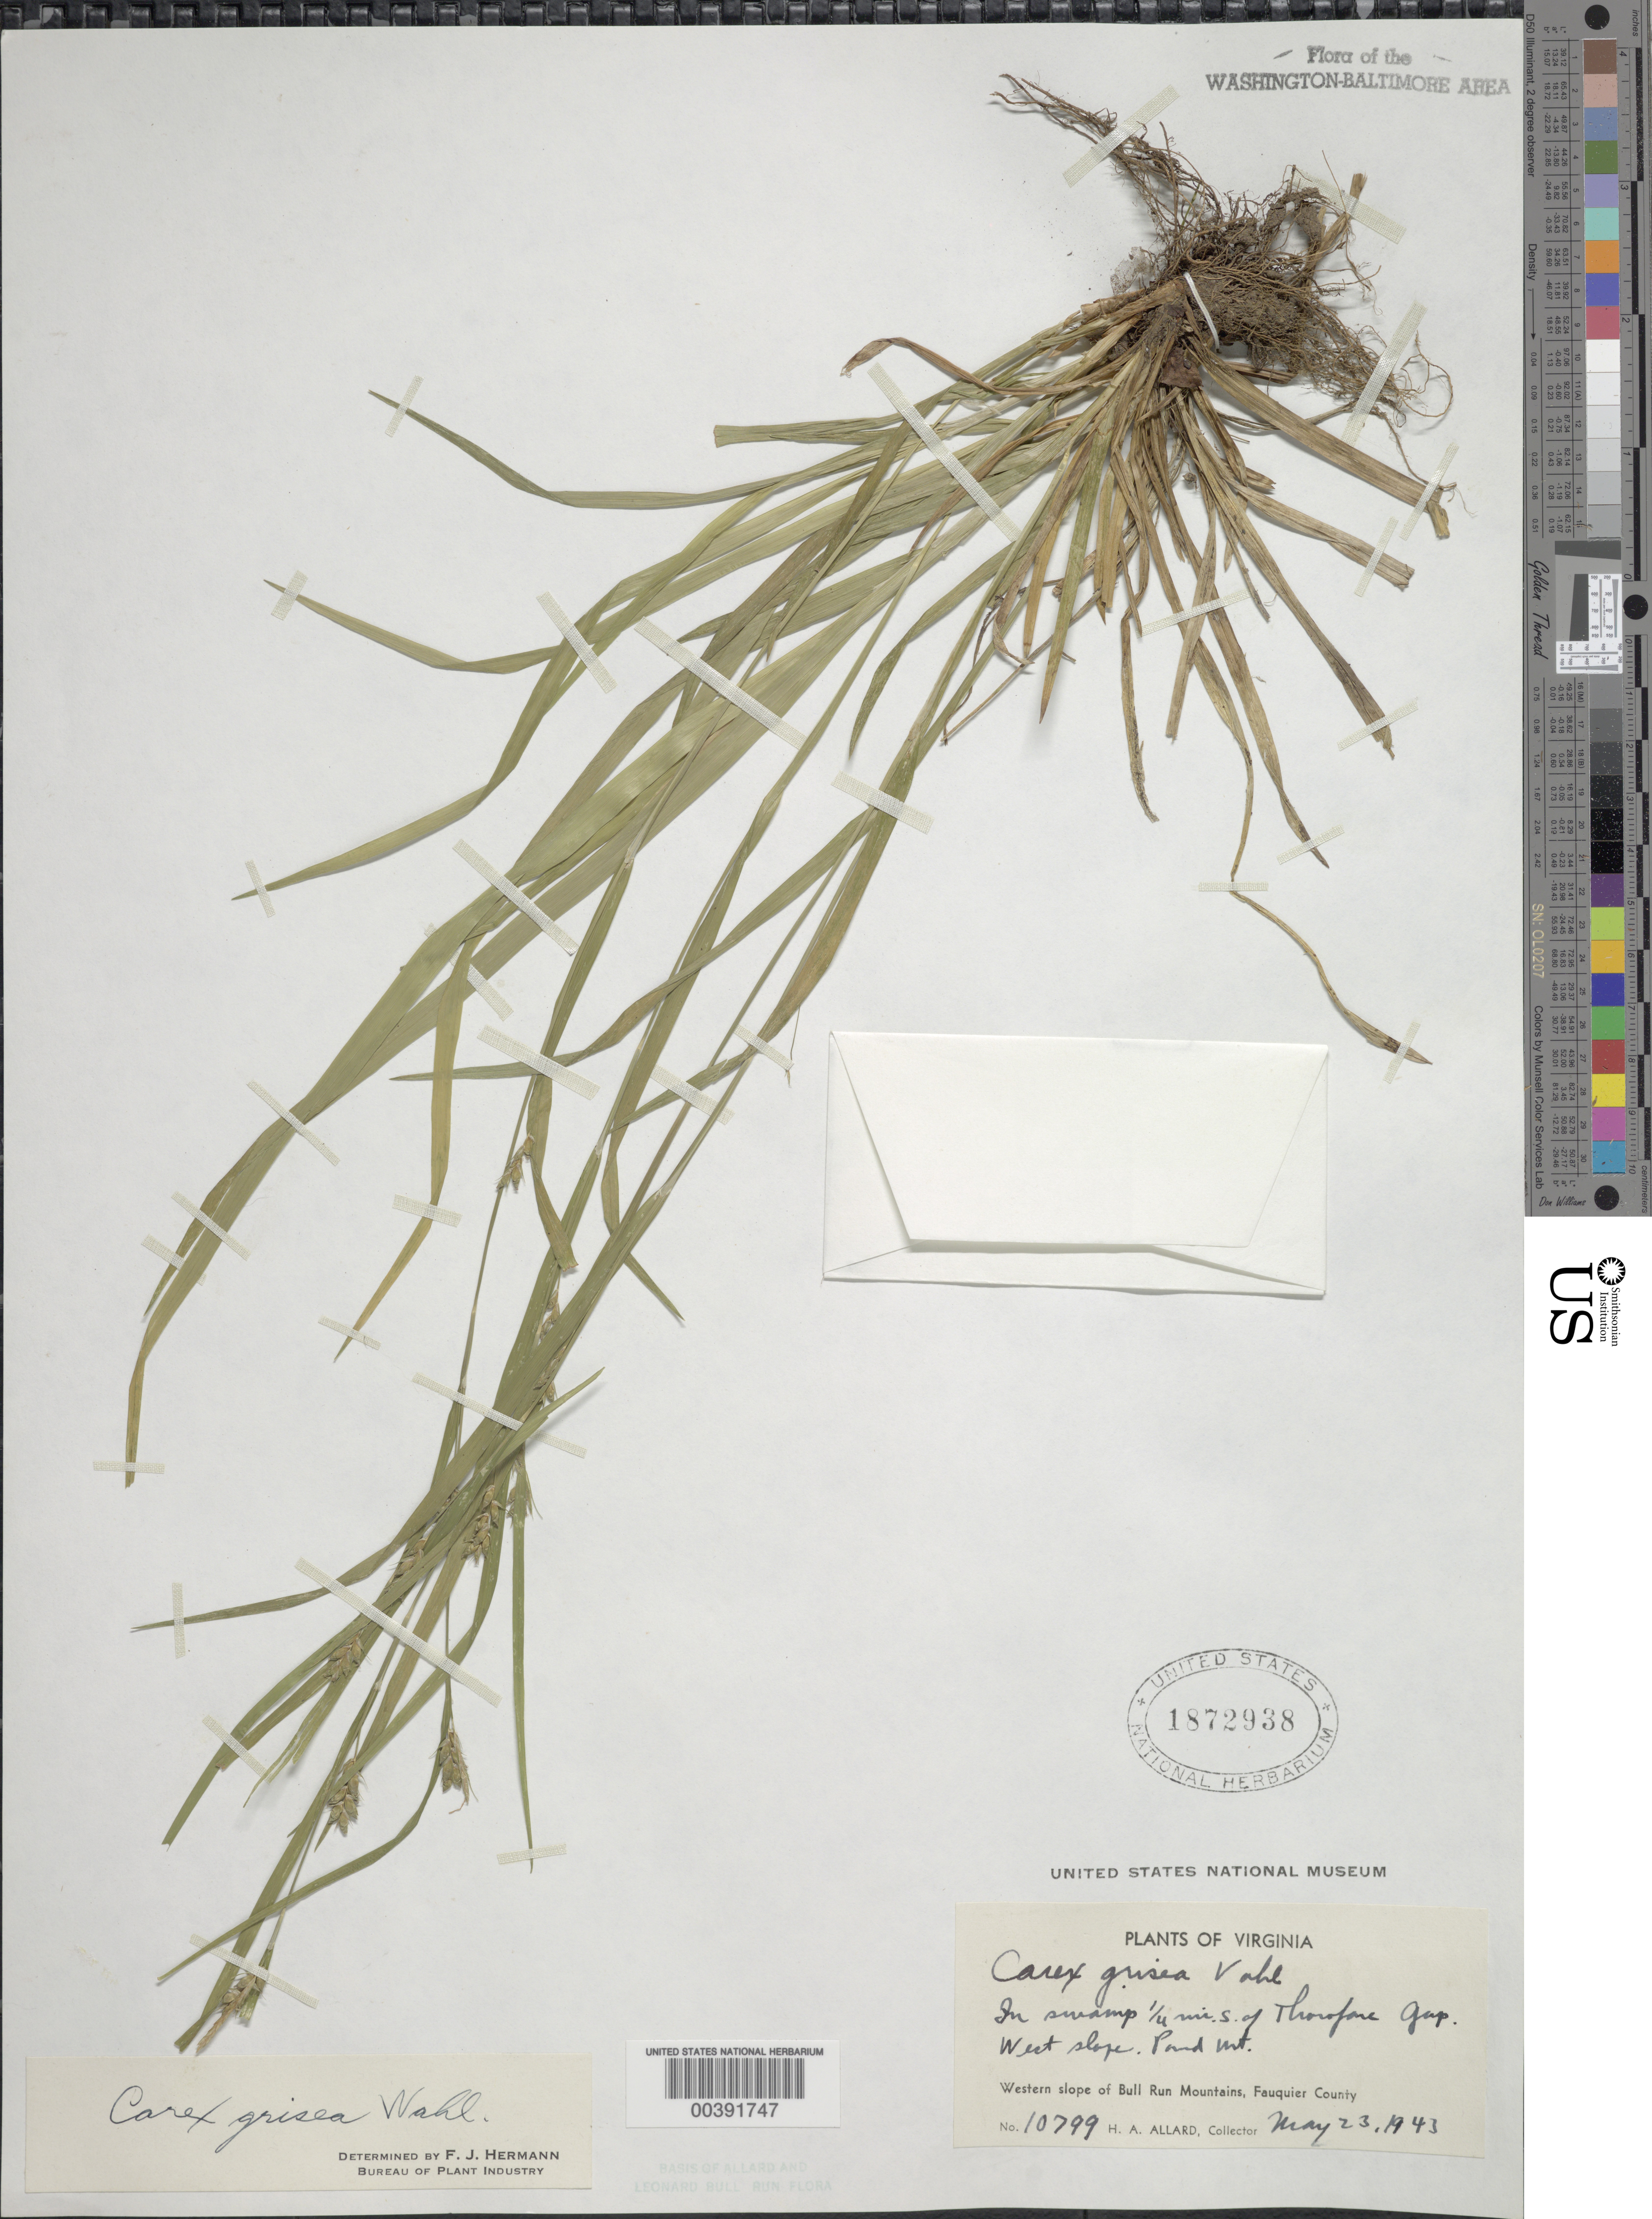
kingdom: Plantae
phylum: Tracheophyta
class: Liliopsida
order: Poales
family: Cyperaceae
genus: Carex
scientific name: Carex grisea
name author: Wahlenb.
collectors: H. A. Allard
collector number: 10799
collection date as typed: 23 May 1943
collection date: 1943-05-23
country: United States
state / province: Virginia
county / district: Fauquier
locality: Broad Run below Thorofare Gap Bull Run Mts.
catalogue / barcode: US 1872938